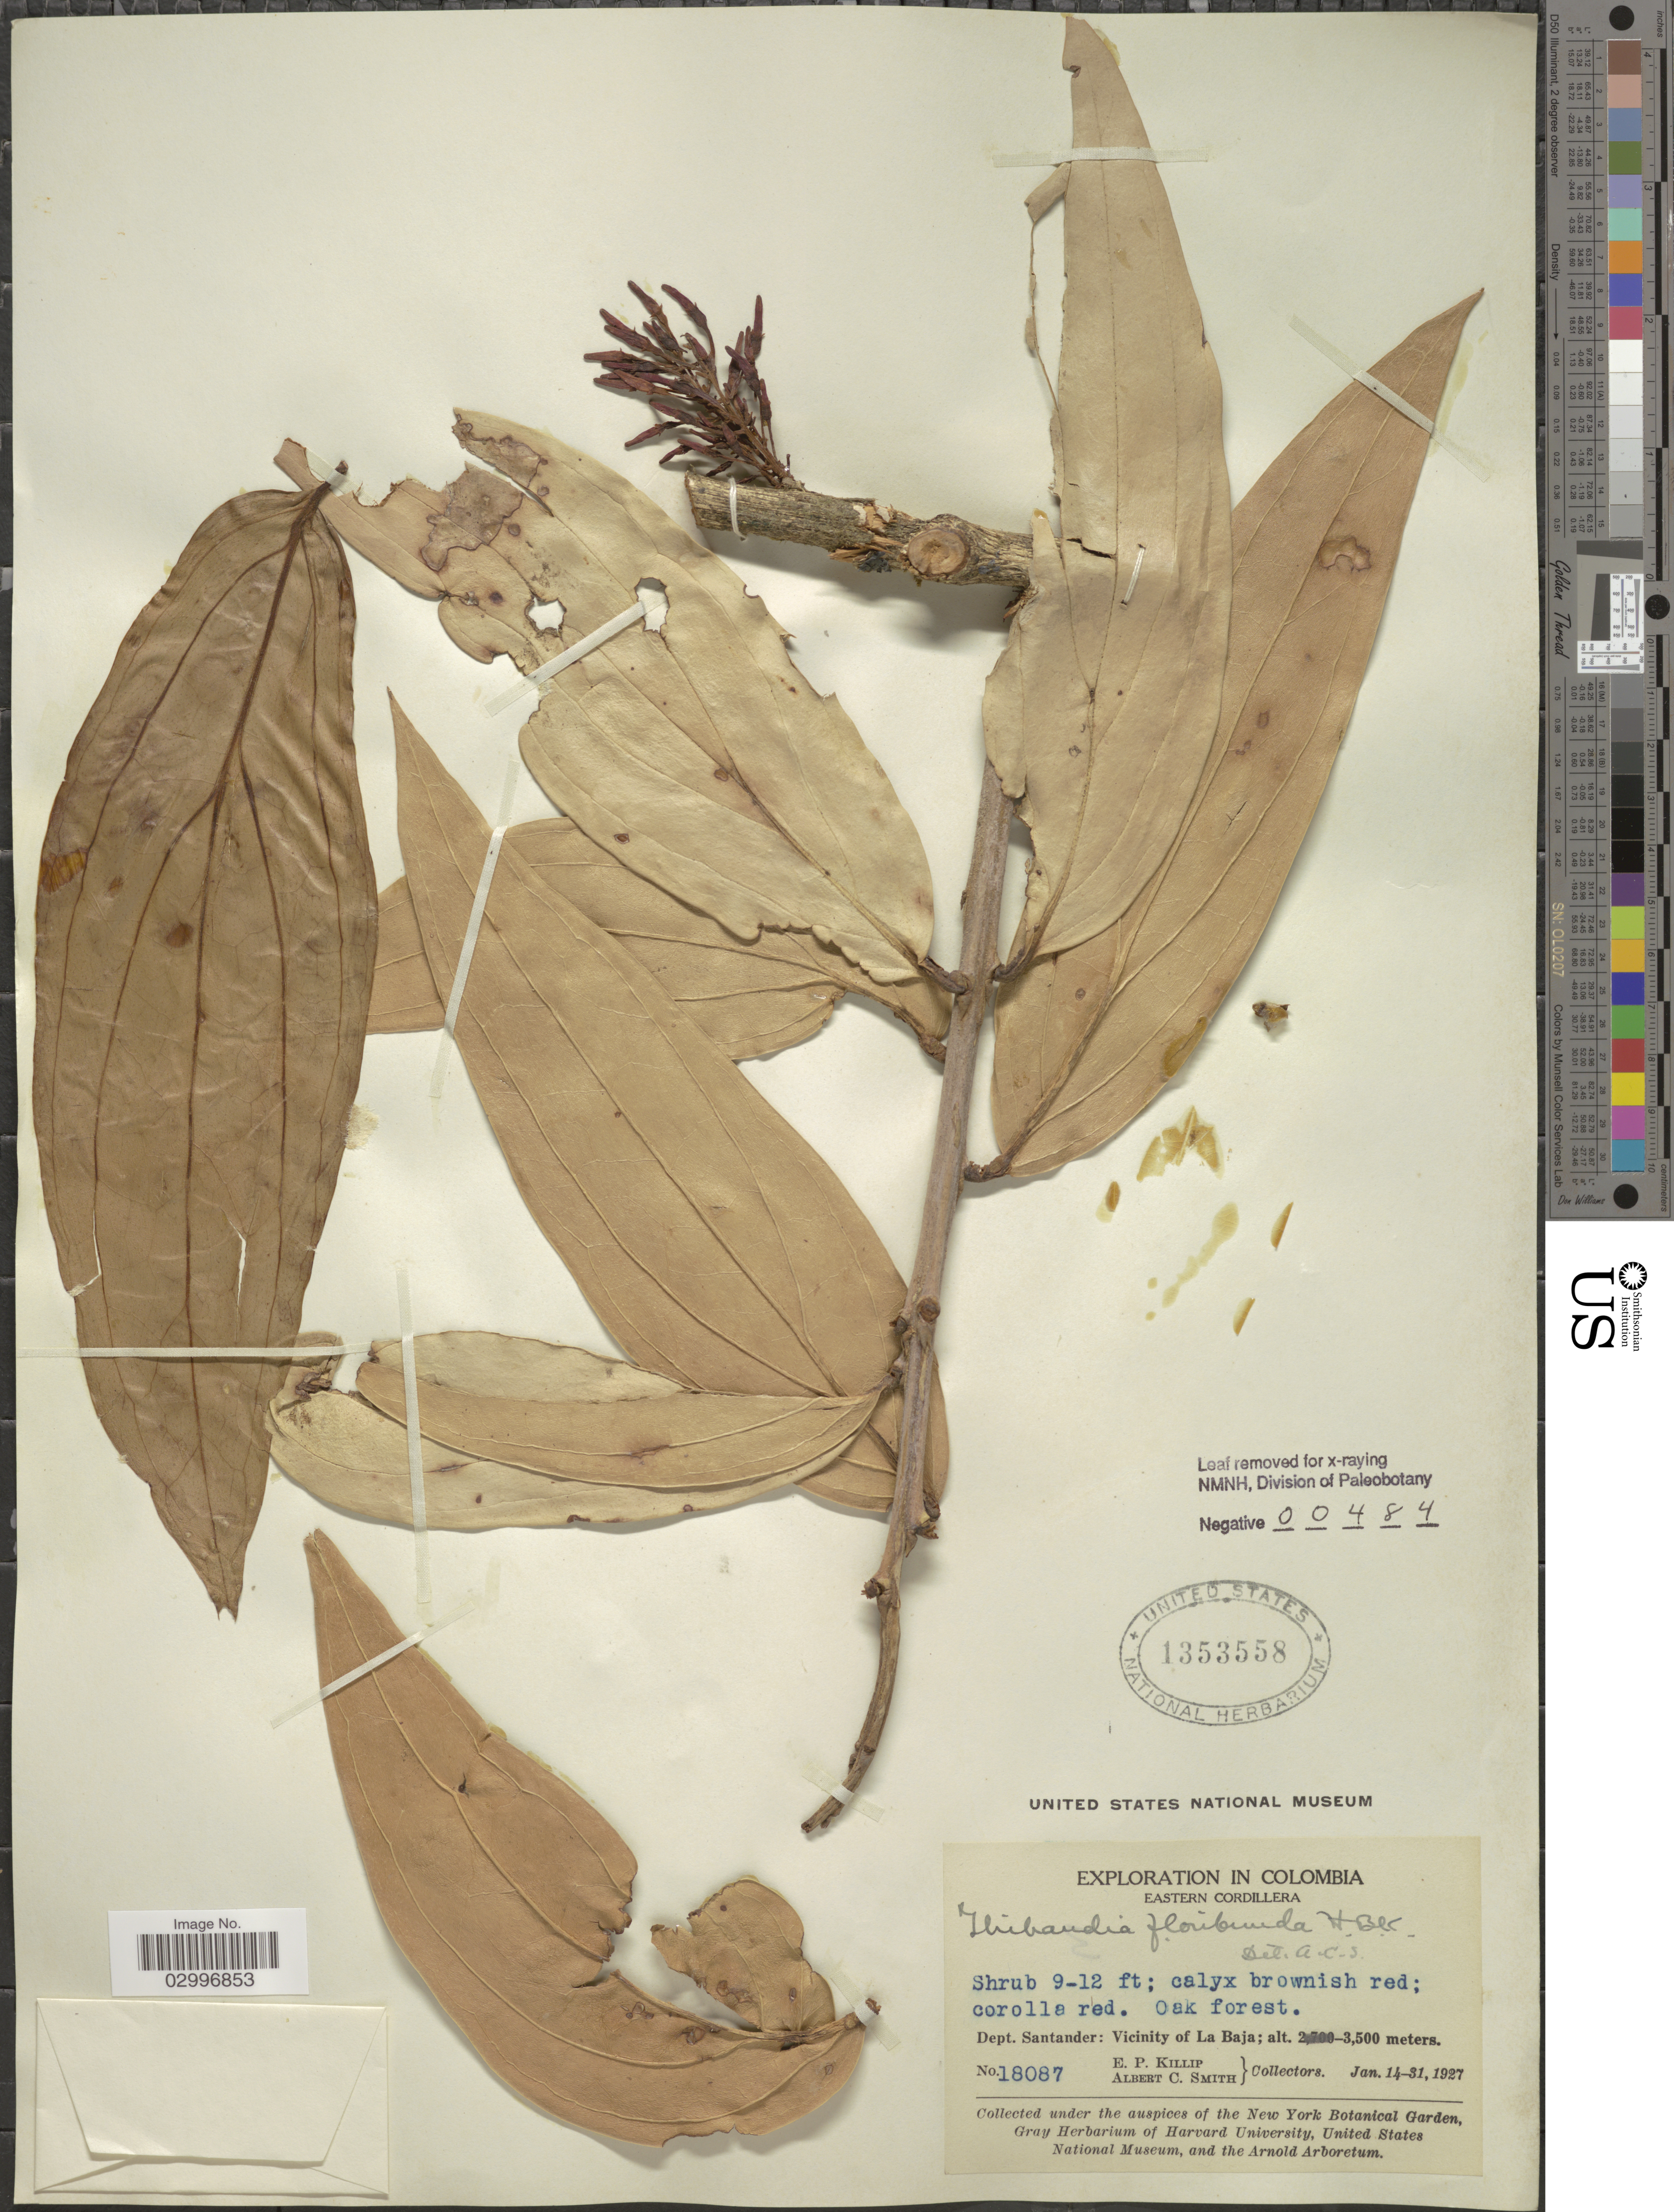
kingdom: Plantae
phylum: Tracheophyta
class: Magnoliopsida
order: Ericales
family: Ericaceae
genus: Thibaudia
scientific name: Thibaudia floribunda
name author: Kunth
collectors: E. P. Killip & A. C. Smith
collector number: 18087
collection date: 1927-01-14/1927-01-31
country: Colombia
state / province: Santander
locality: Eastern Cordillera, Dept. Santander: Vicinity of La Baja.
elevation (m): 3500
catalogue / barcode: US 1353558